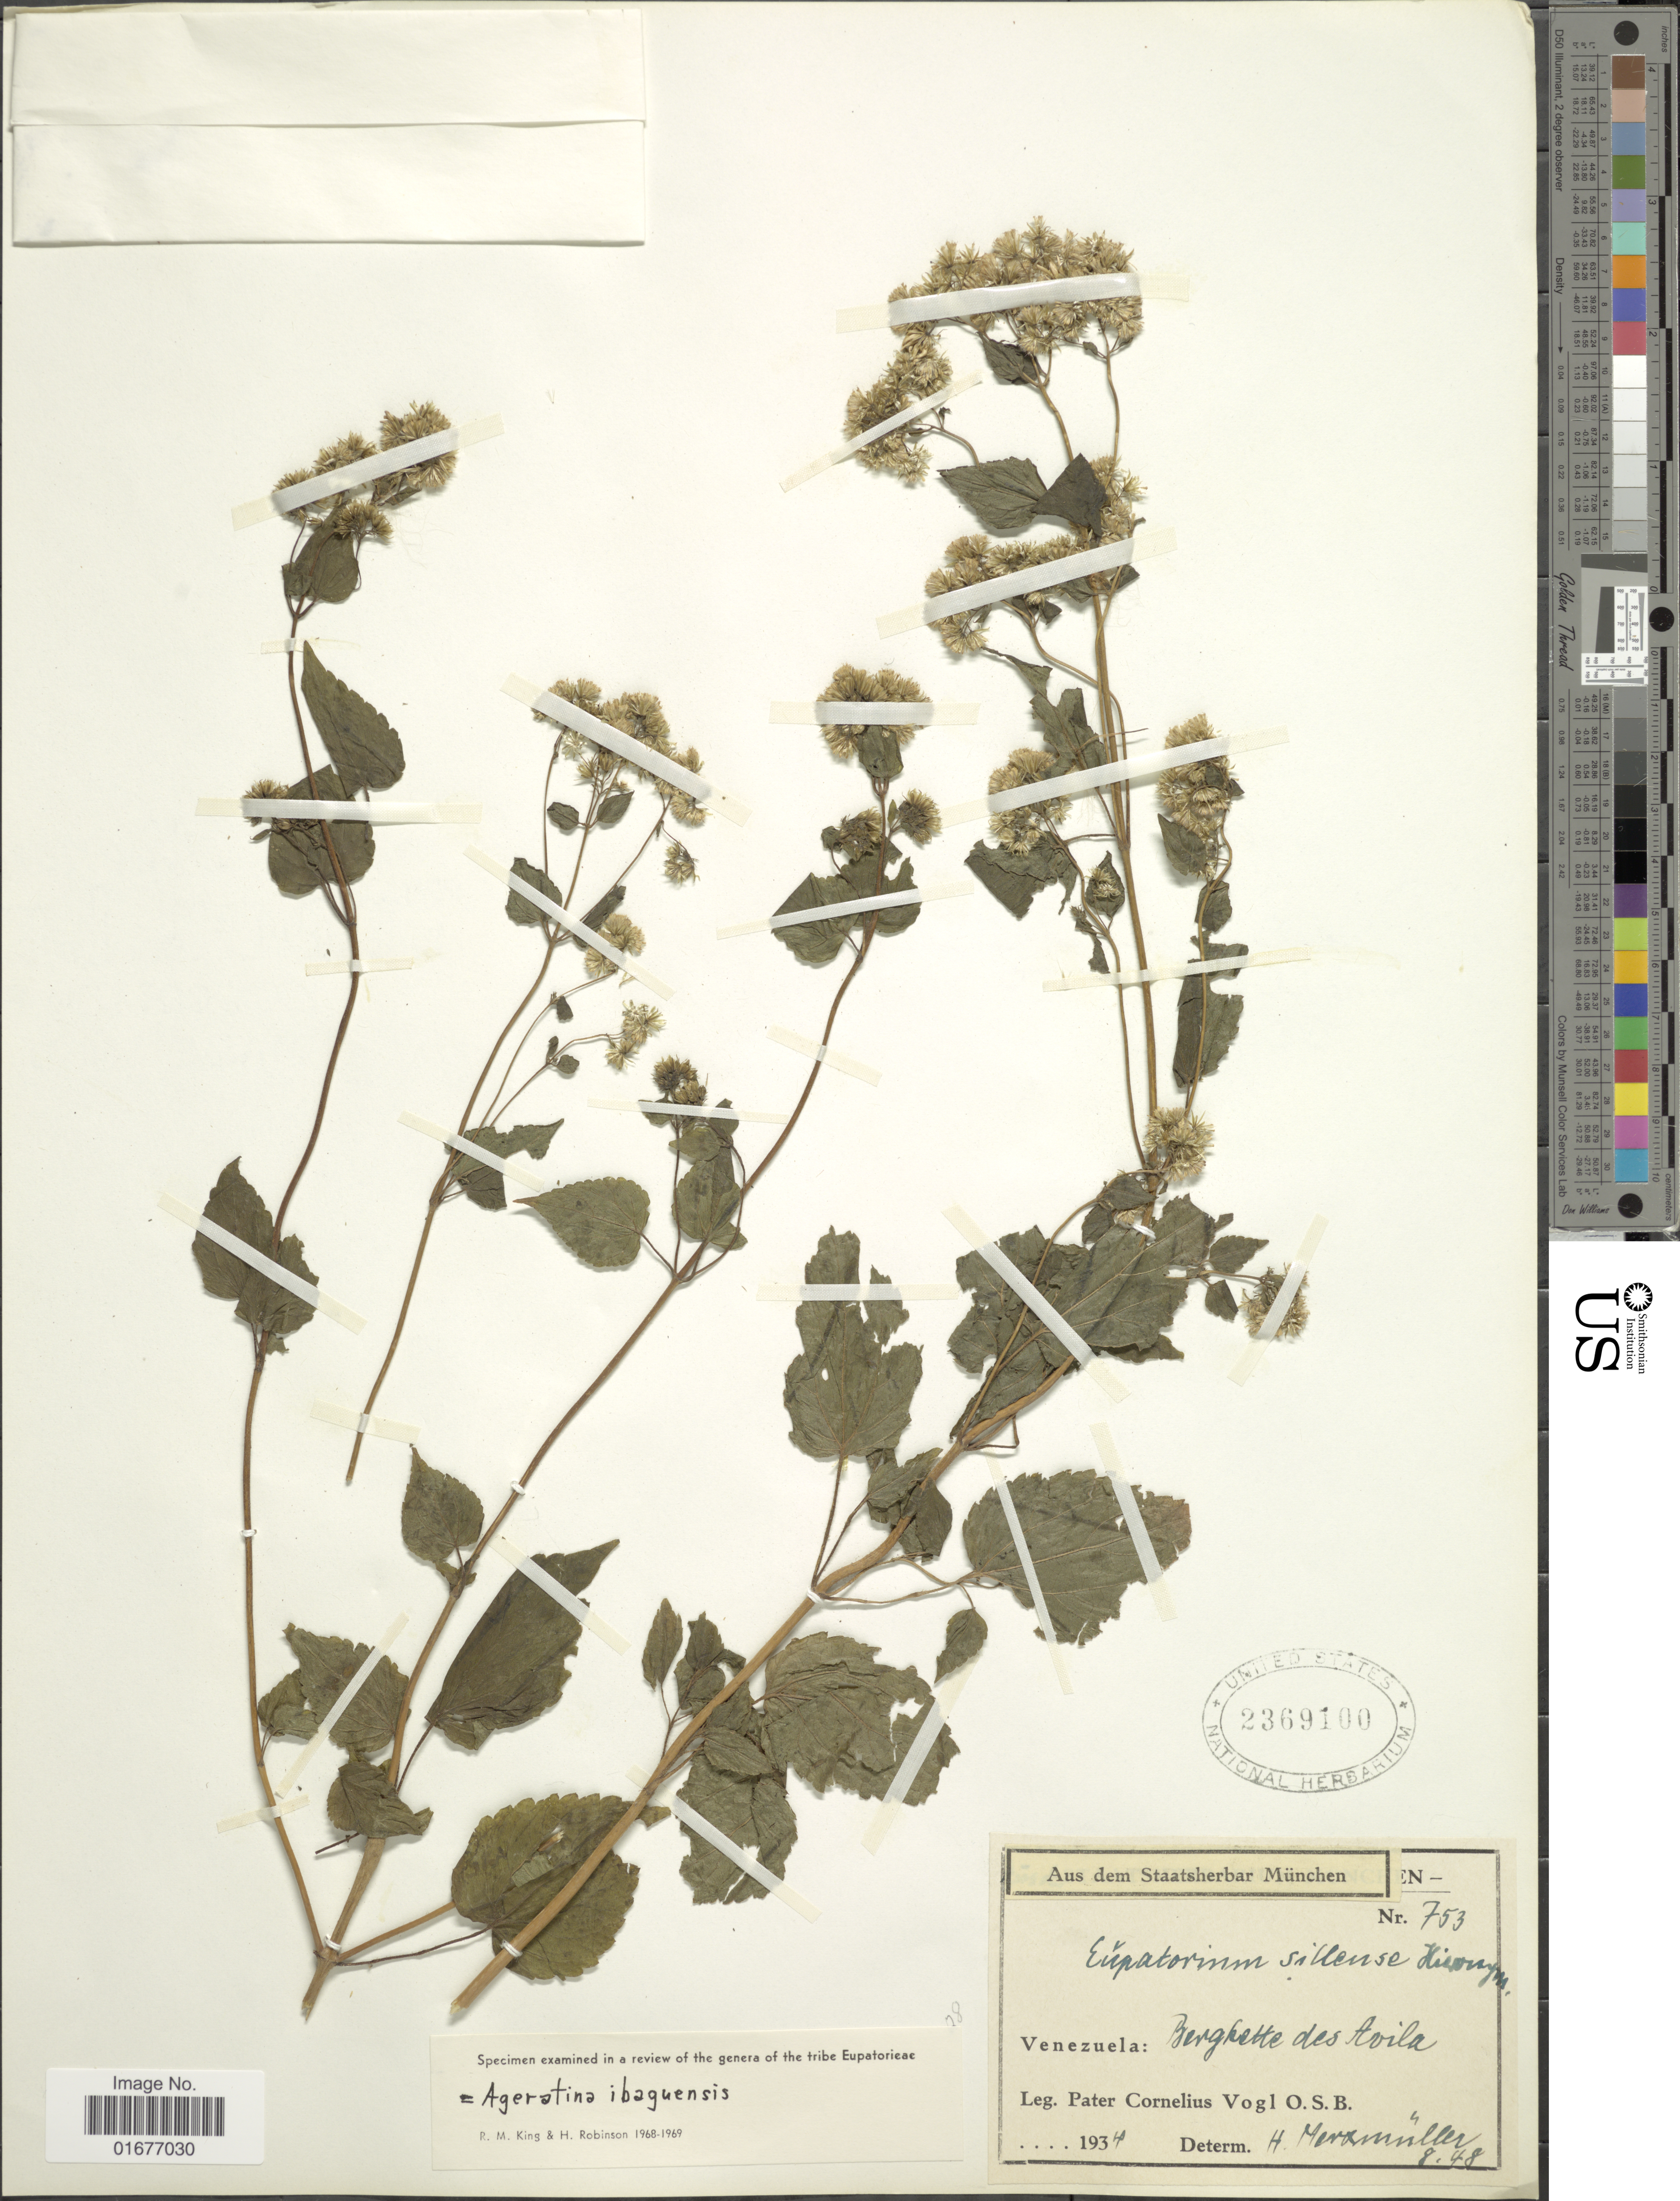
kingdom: Plantae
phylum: Tracheophyta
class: Magnoliopsida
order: Asterales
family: Asteraceae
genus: Ageratina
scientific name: Ageratina ibaguensis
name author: (Sch. Bip. ex Hieron.) R.M. King & H. Rob.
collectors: P. C. Vogl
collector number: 753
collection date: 1934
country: Venezuela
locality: Bergkette des Avila.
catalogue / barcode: US 2369100